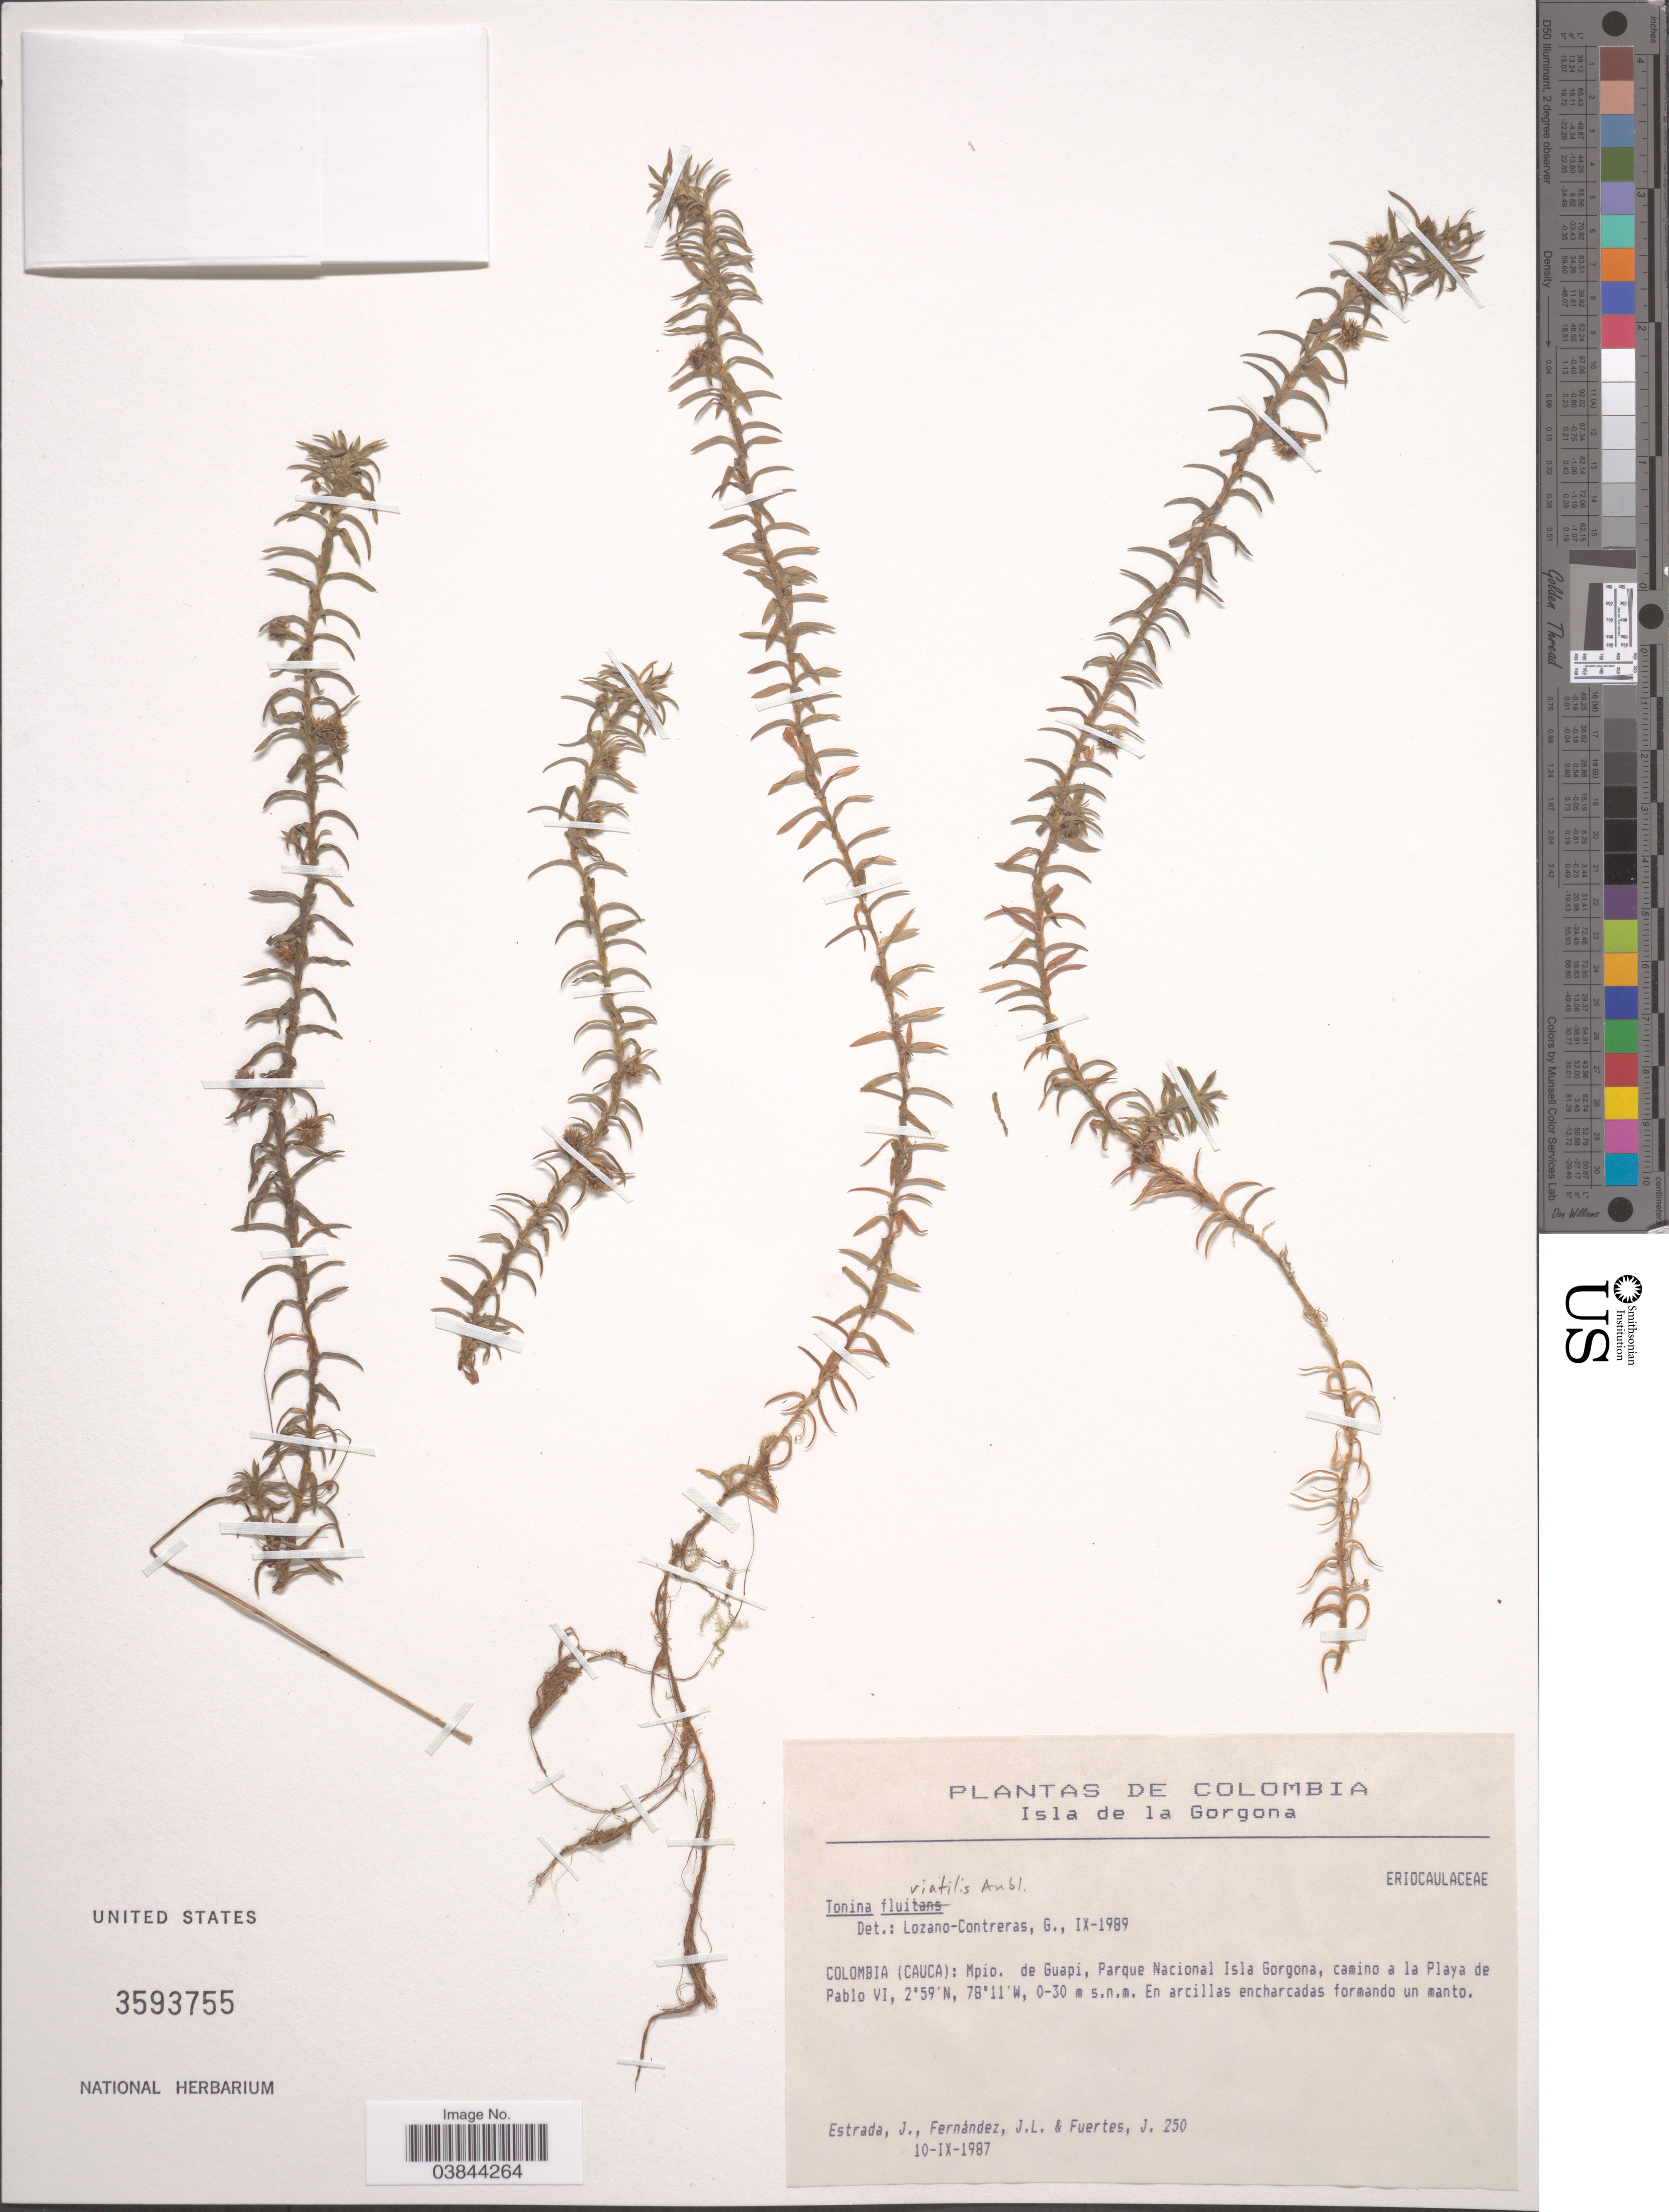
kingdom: Plantae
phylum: Tracheophyta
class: Liliopsida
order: Poales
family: Eriocaulaceae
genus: Tonina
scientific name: Tonina fluviatilis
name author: Aubl.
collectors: J. Estrada, J. Fernández & J. Fuertes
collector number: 250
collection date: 1987-09-10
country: Colombia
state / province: Cauca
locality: Isla de la Gorgona. Mpio. de Guapi, Parque Nacional Isla Gorgona, camino a la Playa de Pablo VI.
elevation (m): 0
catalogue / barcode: US 3593755